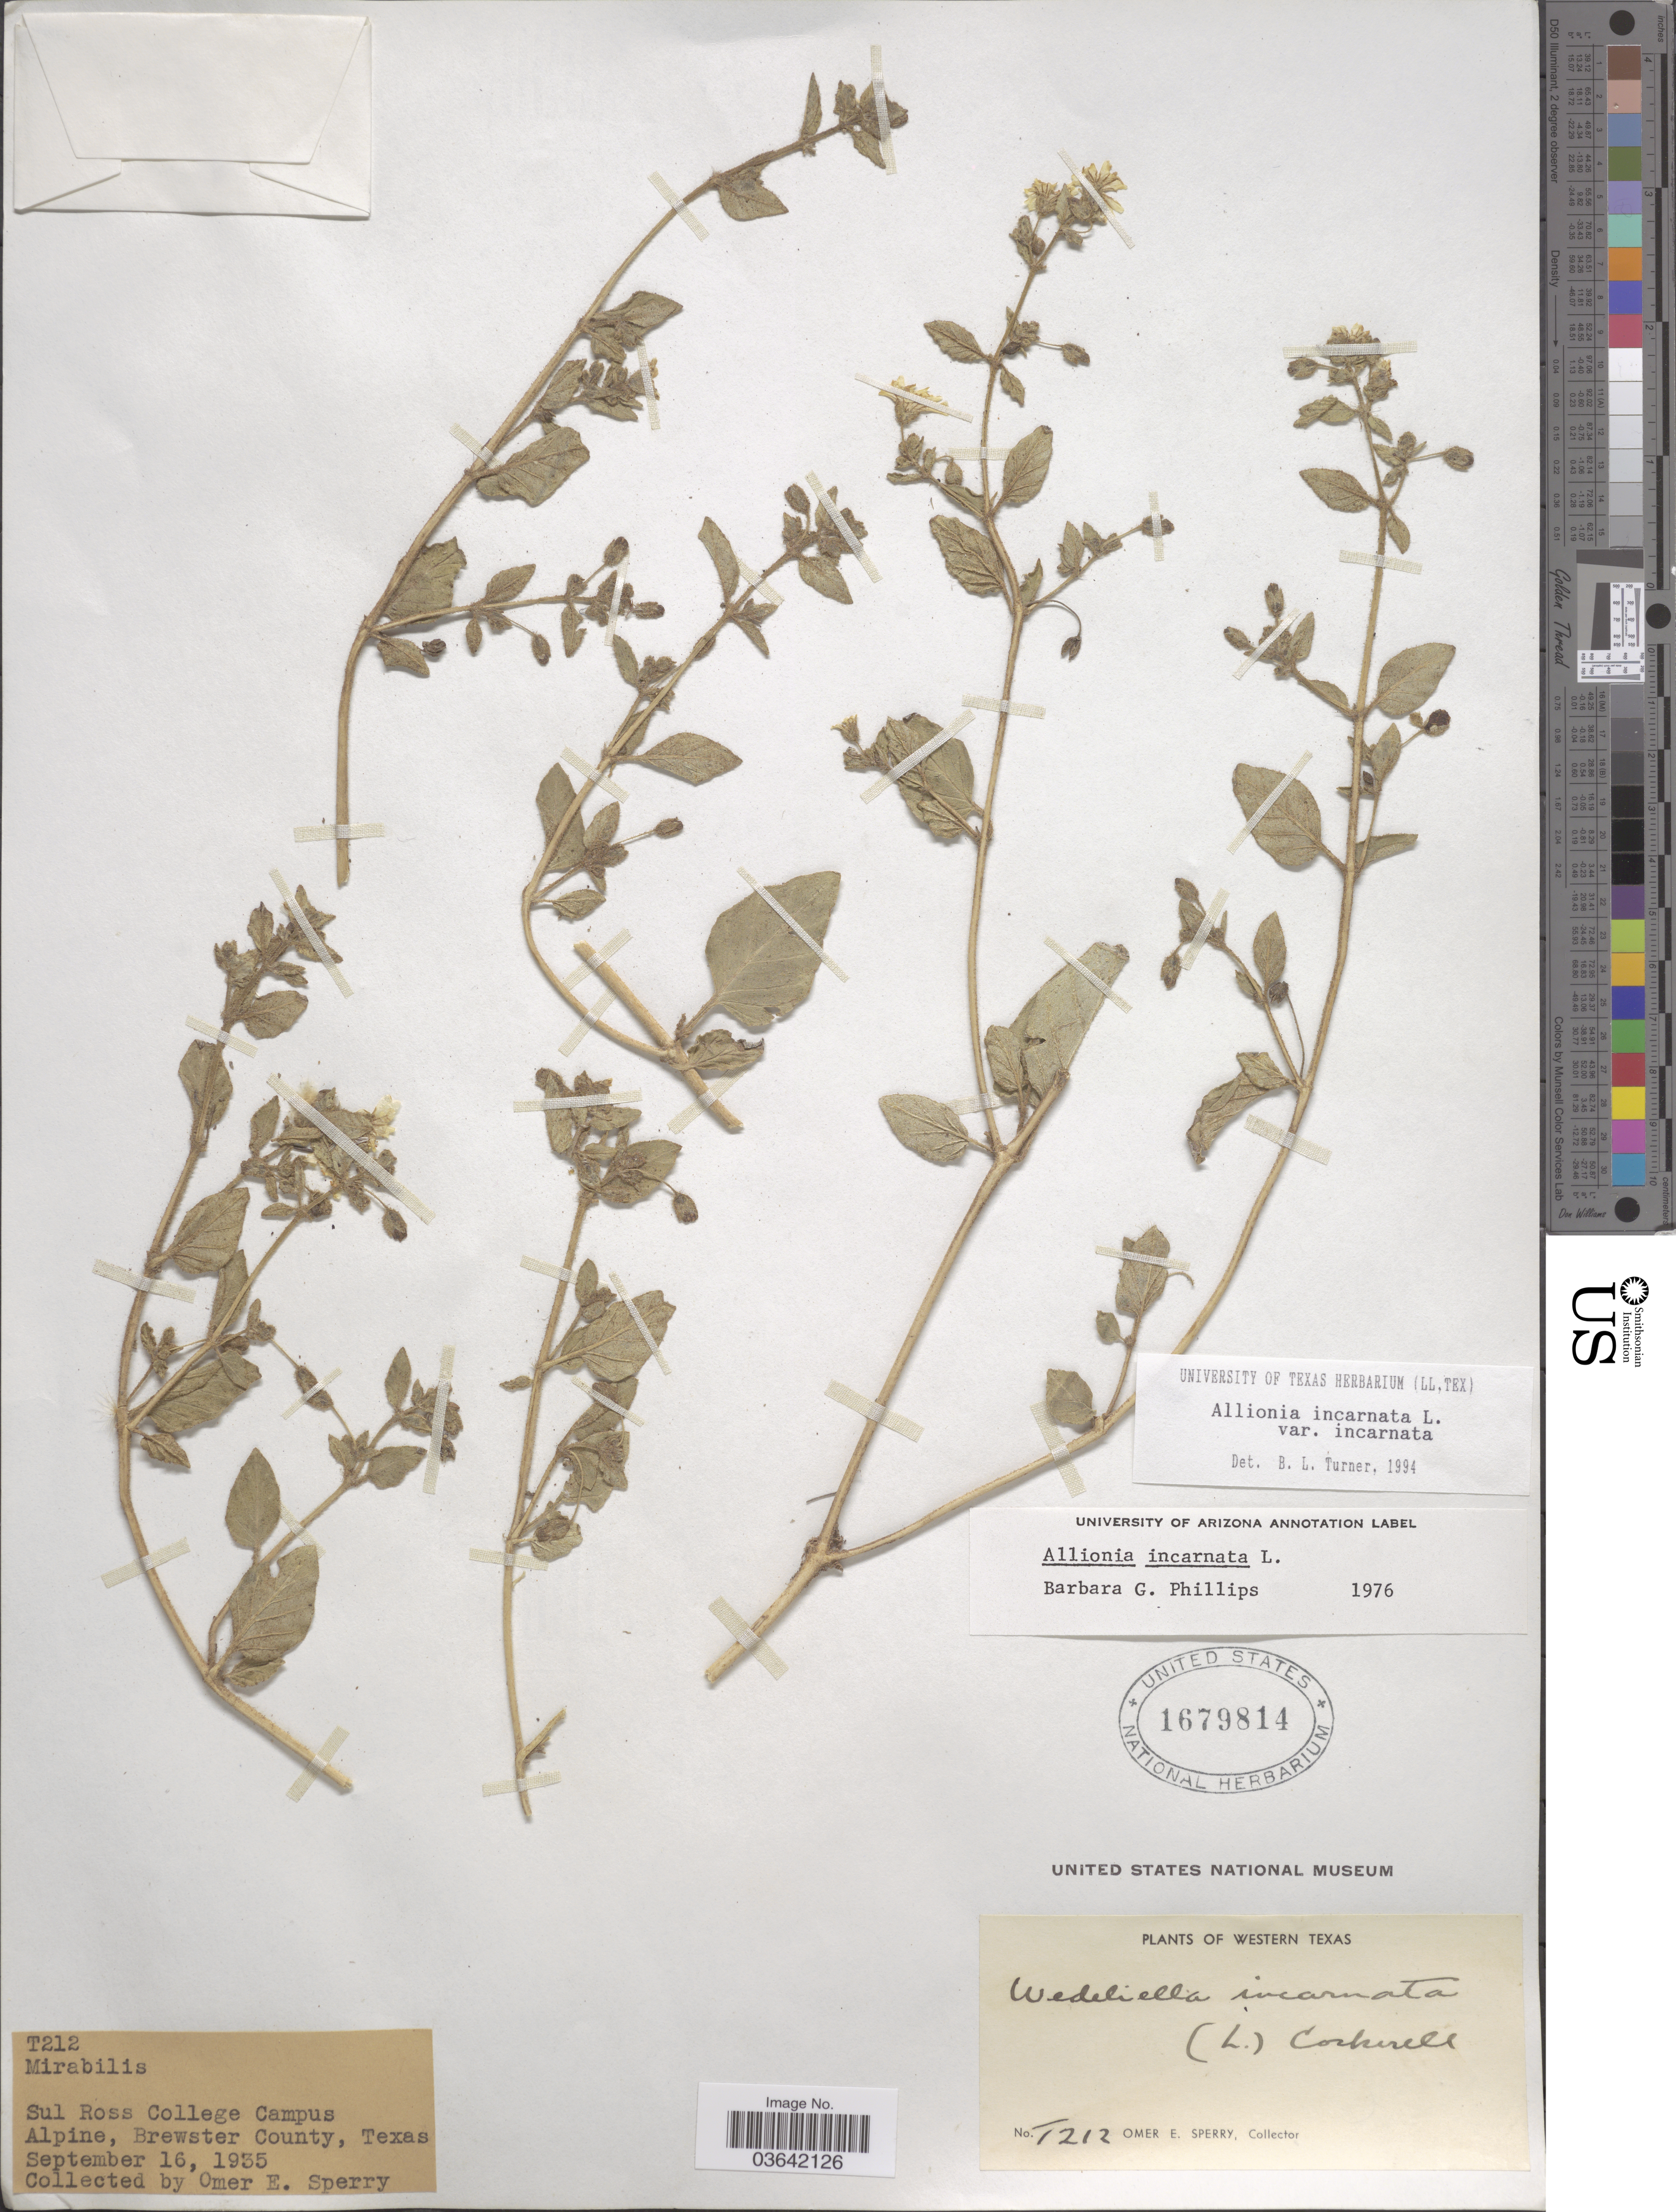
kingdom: Plantae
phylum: Tracheophyta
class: Magnoliopsida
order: Caryophyllales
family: Nyctaginaceae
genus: Allionia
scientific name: Allionia incarnata var. incarnata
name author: L.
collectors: O. E. Sperry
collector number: T212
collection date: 1935-09-16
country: United States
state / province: Texas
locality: Sul Ross College Campus. Alpine, Brewster County. Western Texas.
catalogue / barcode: US 1679814